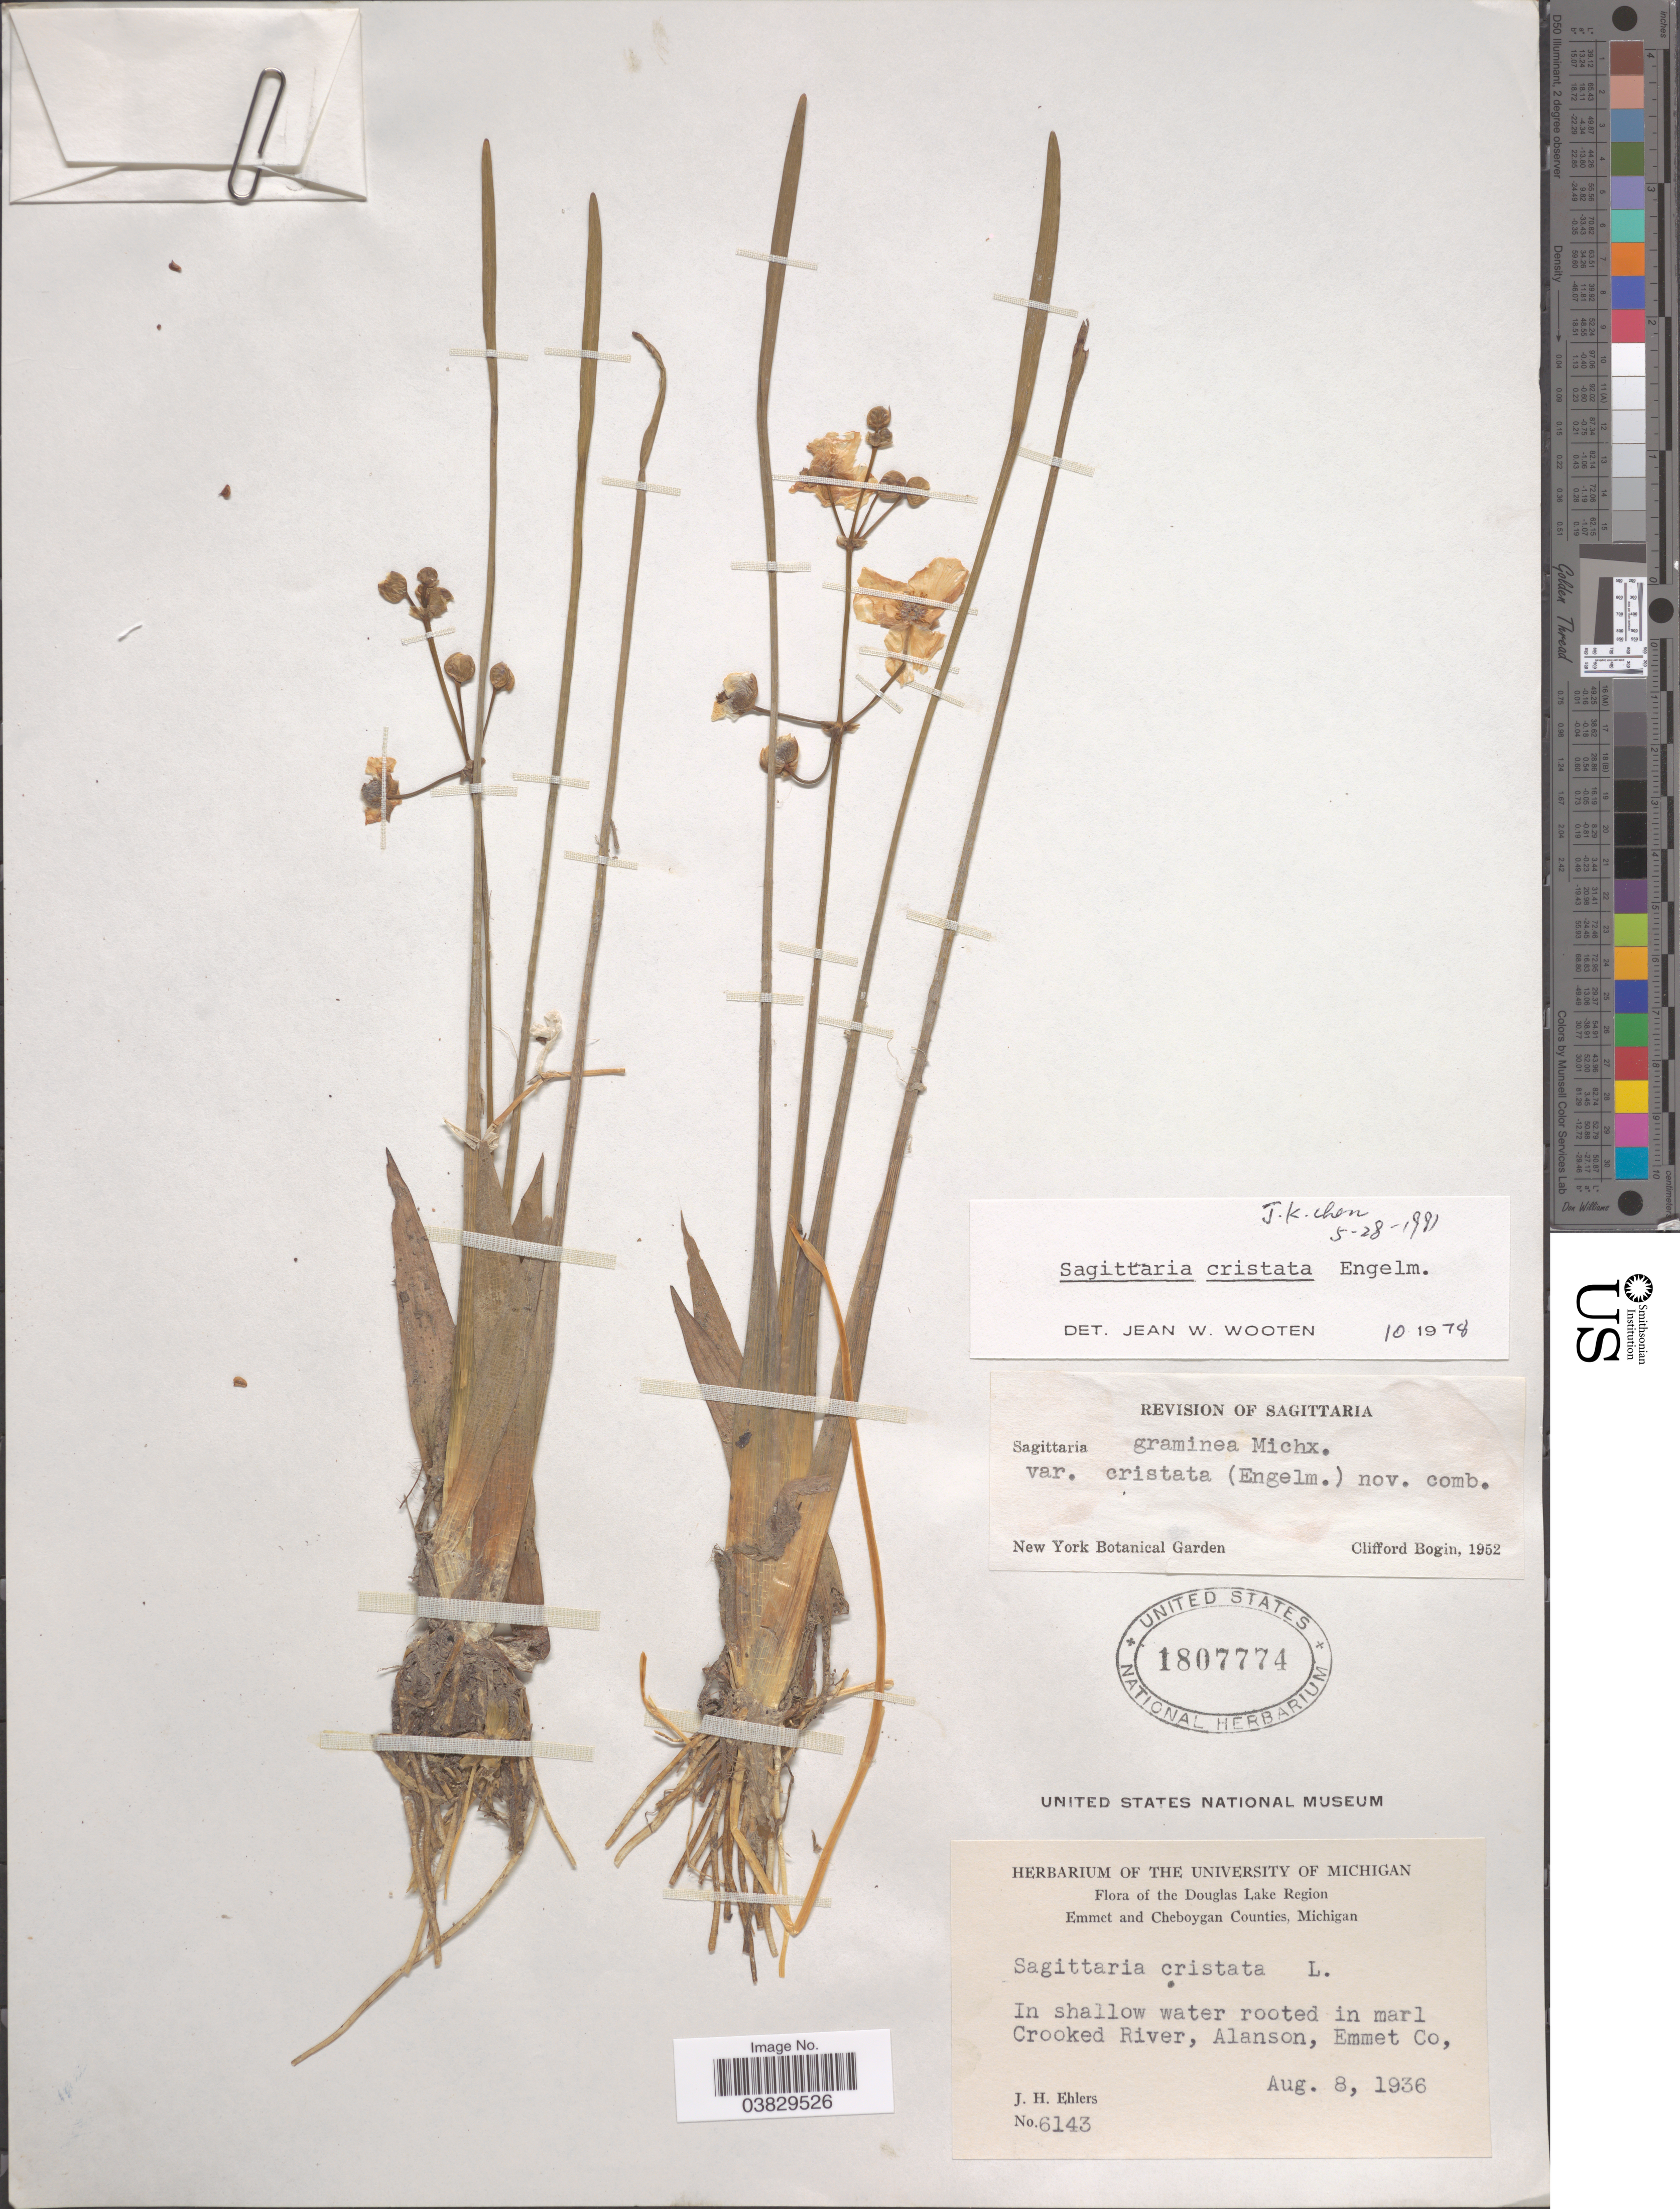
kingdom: Plantae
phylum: Tracheophyta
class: Liliopsida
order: Alismatales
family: Alismataceae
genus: Sagittaria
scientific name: Sagittaria cristata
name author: Engelm.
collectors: J. H. Ehlers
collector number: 6143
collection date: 1936-08-08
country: United States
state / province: Michigan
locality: The Douglas Lake Region. Crooked River, Alanson, Emmet Co.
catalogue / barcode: US 1807774